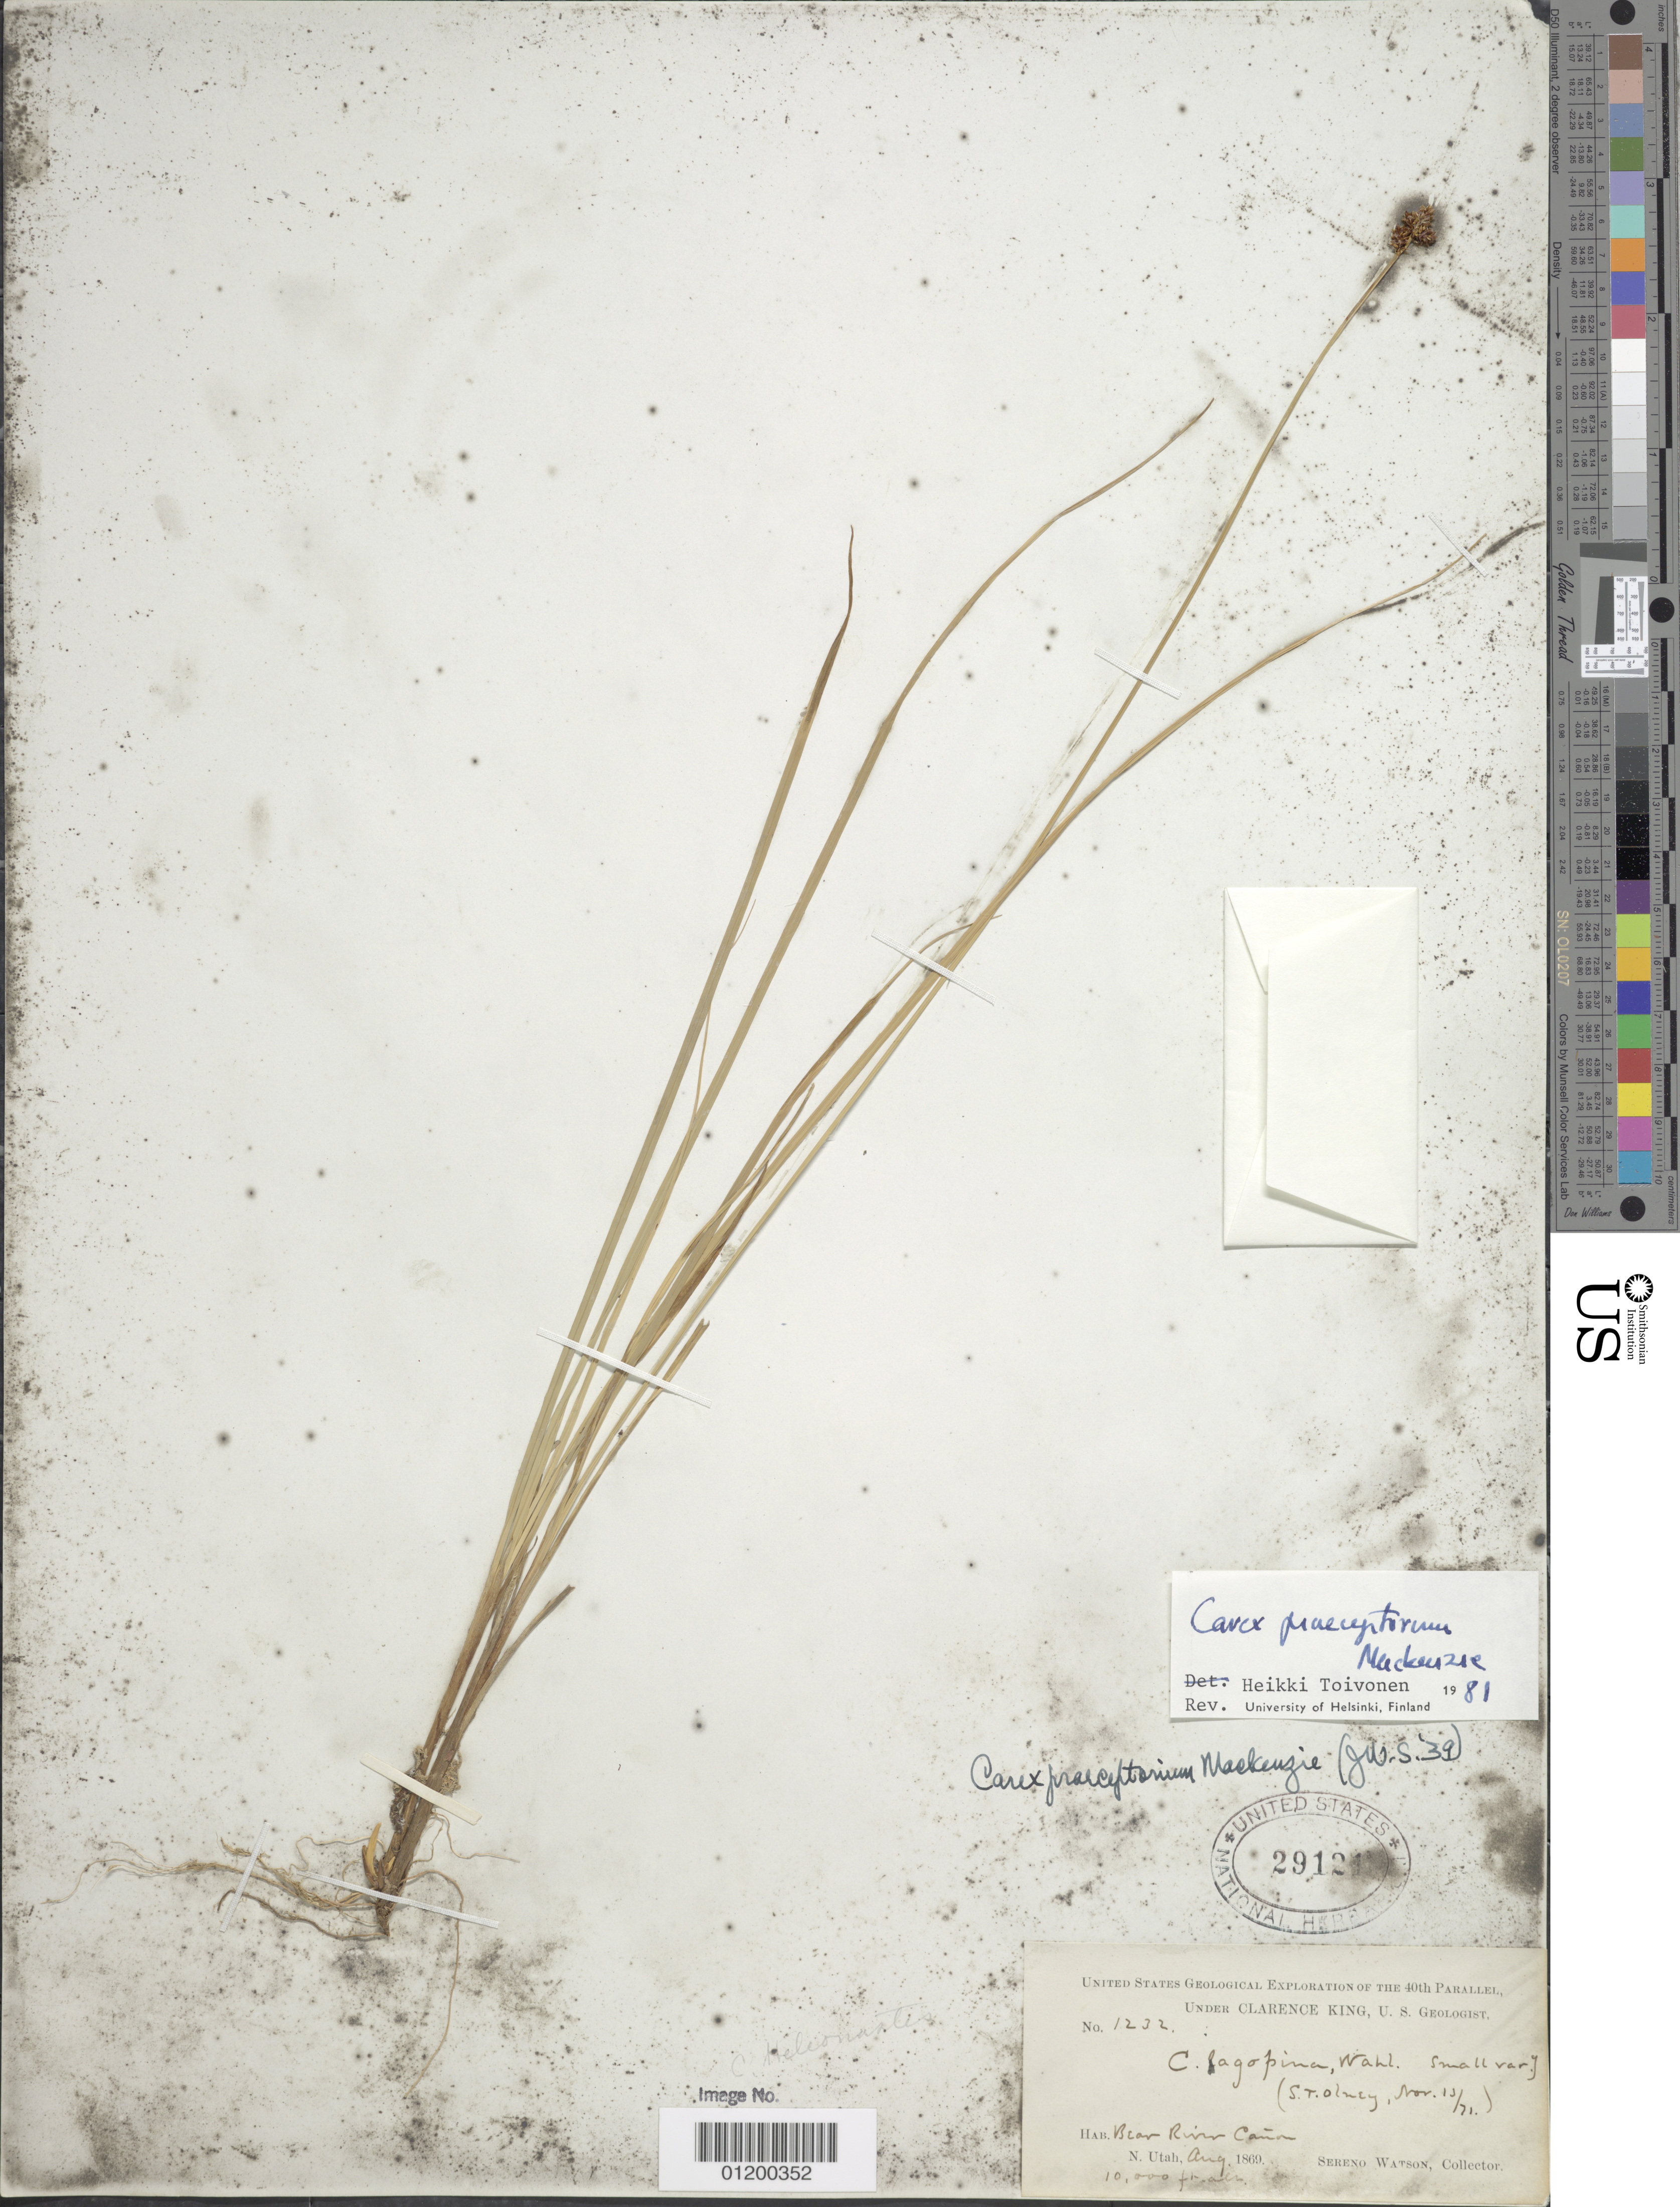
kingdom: Plantae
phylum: Tracheophyta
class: Liliopsida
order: Poales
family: Cyperaceae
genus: Carex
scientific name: Carex praeceptorum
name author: Mack.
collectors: S. Watson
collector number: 1232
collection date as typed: Aug1869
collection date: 1869-08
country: United States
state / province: Utah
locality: Bear River Canyon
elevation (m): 3048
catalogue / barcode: US 29121